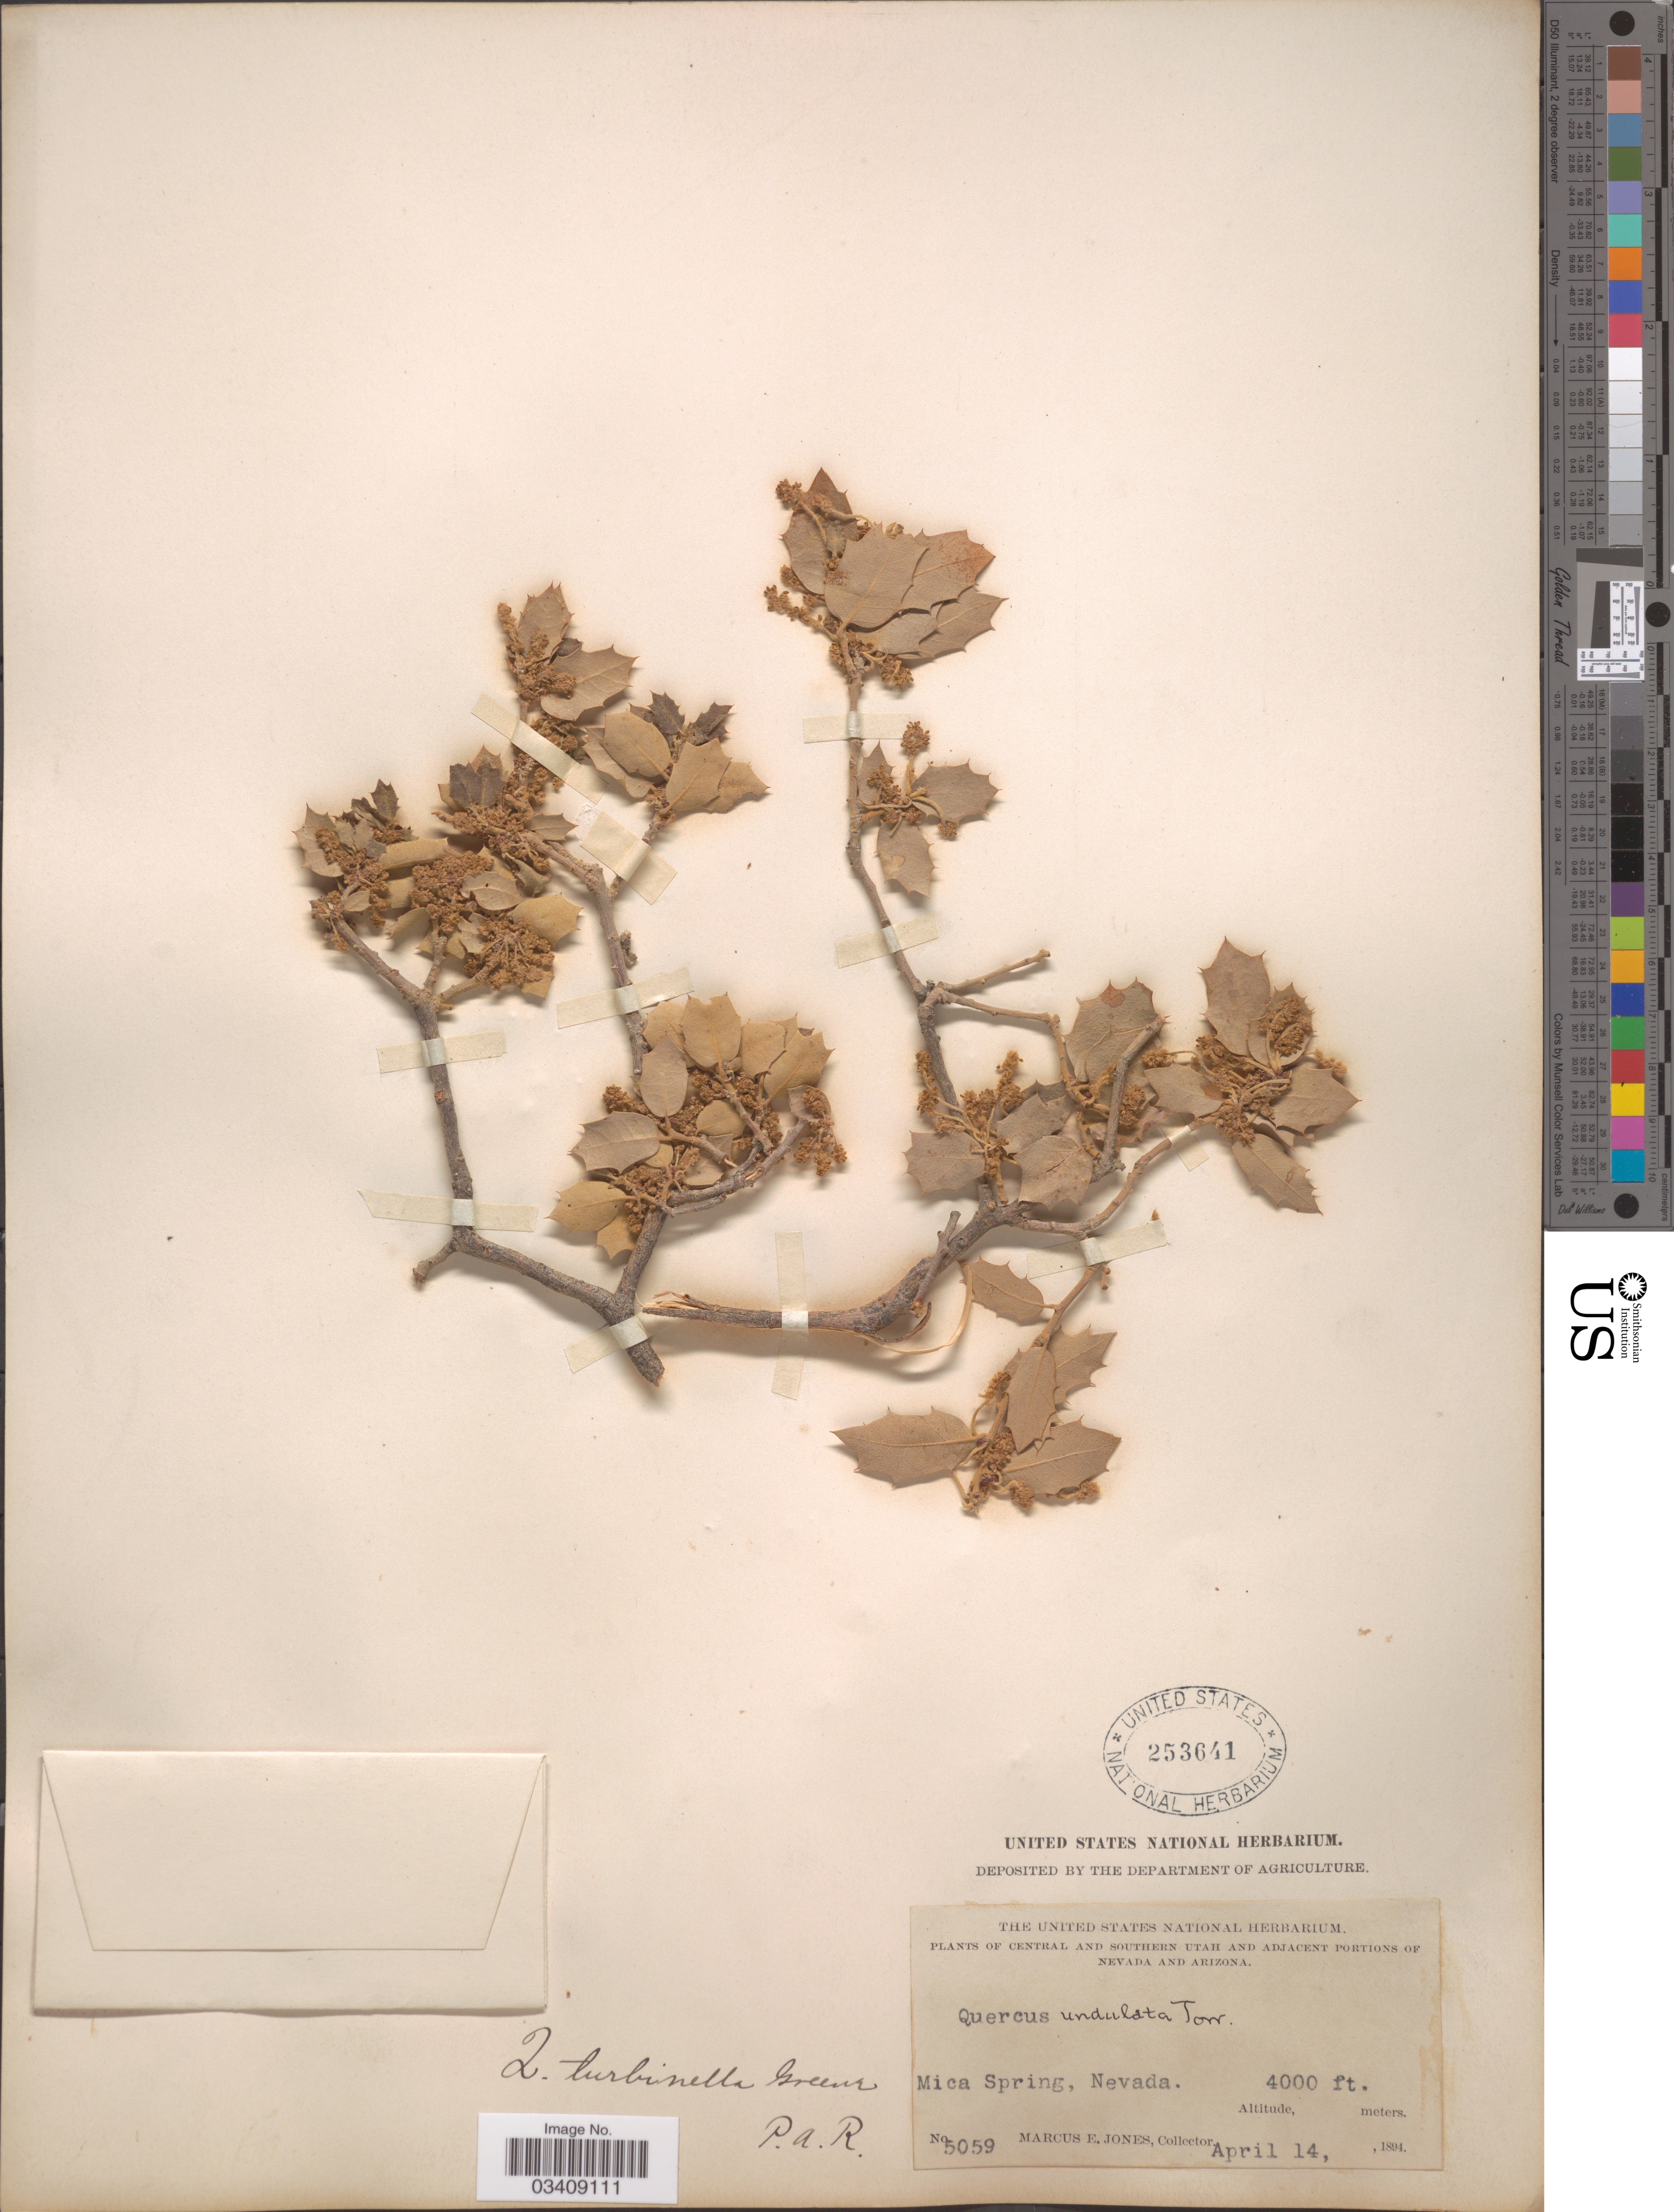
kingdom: Plantae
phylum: Tracheophyta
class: Magnoliopsida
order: Fagales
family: Fagaceae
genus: Quercus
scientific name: Quercus turbinella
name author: Greene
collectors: M. E. Jones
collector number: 5059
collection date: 1894-04-14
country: United States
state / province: Nevada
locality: Adjacent portions of Nevada. Mica Spring.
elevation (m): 1219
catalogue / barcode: US 253641